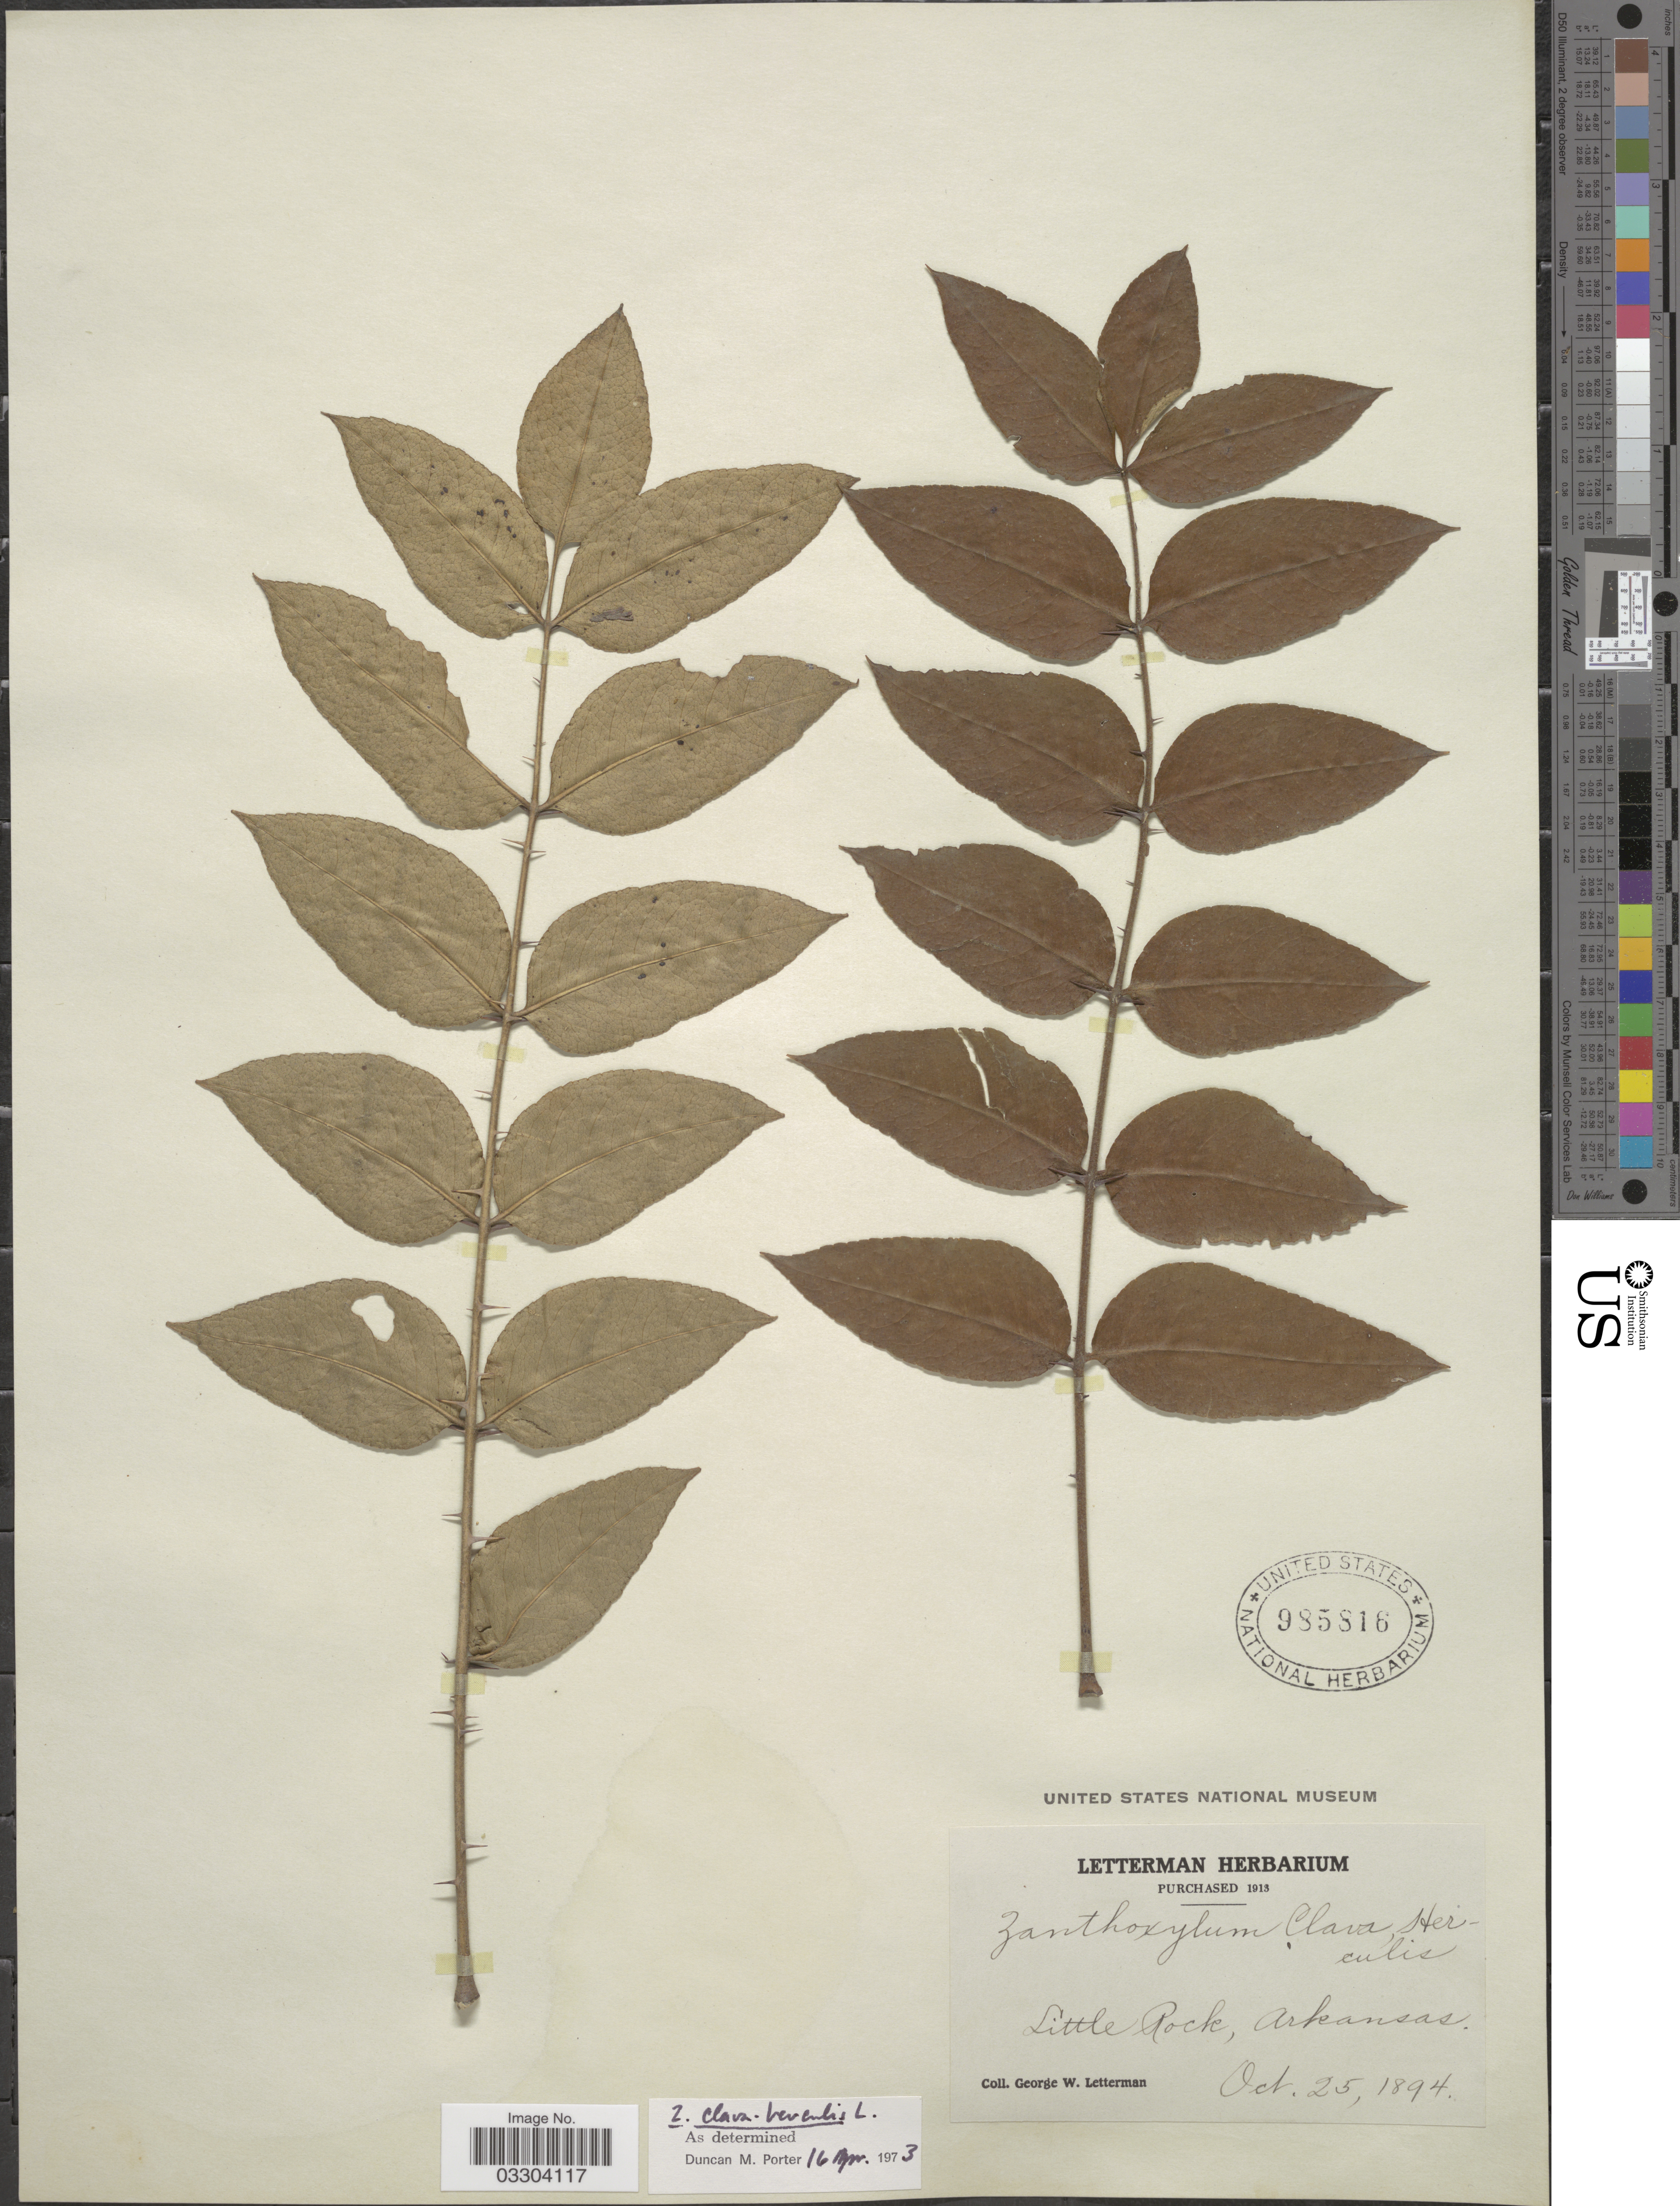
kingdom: Plantae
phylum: Tracheophyta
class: Magnoliopsida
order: Sapindales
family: Rutaceae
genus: Zanthoxylum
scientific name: Zanthoxylum clava-herculis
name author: L.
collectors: G. W. Letterman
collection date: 1894-10-25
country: United States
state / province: Arkansas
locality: Little Rock.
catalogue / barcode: US 985816